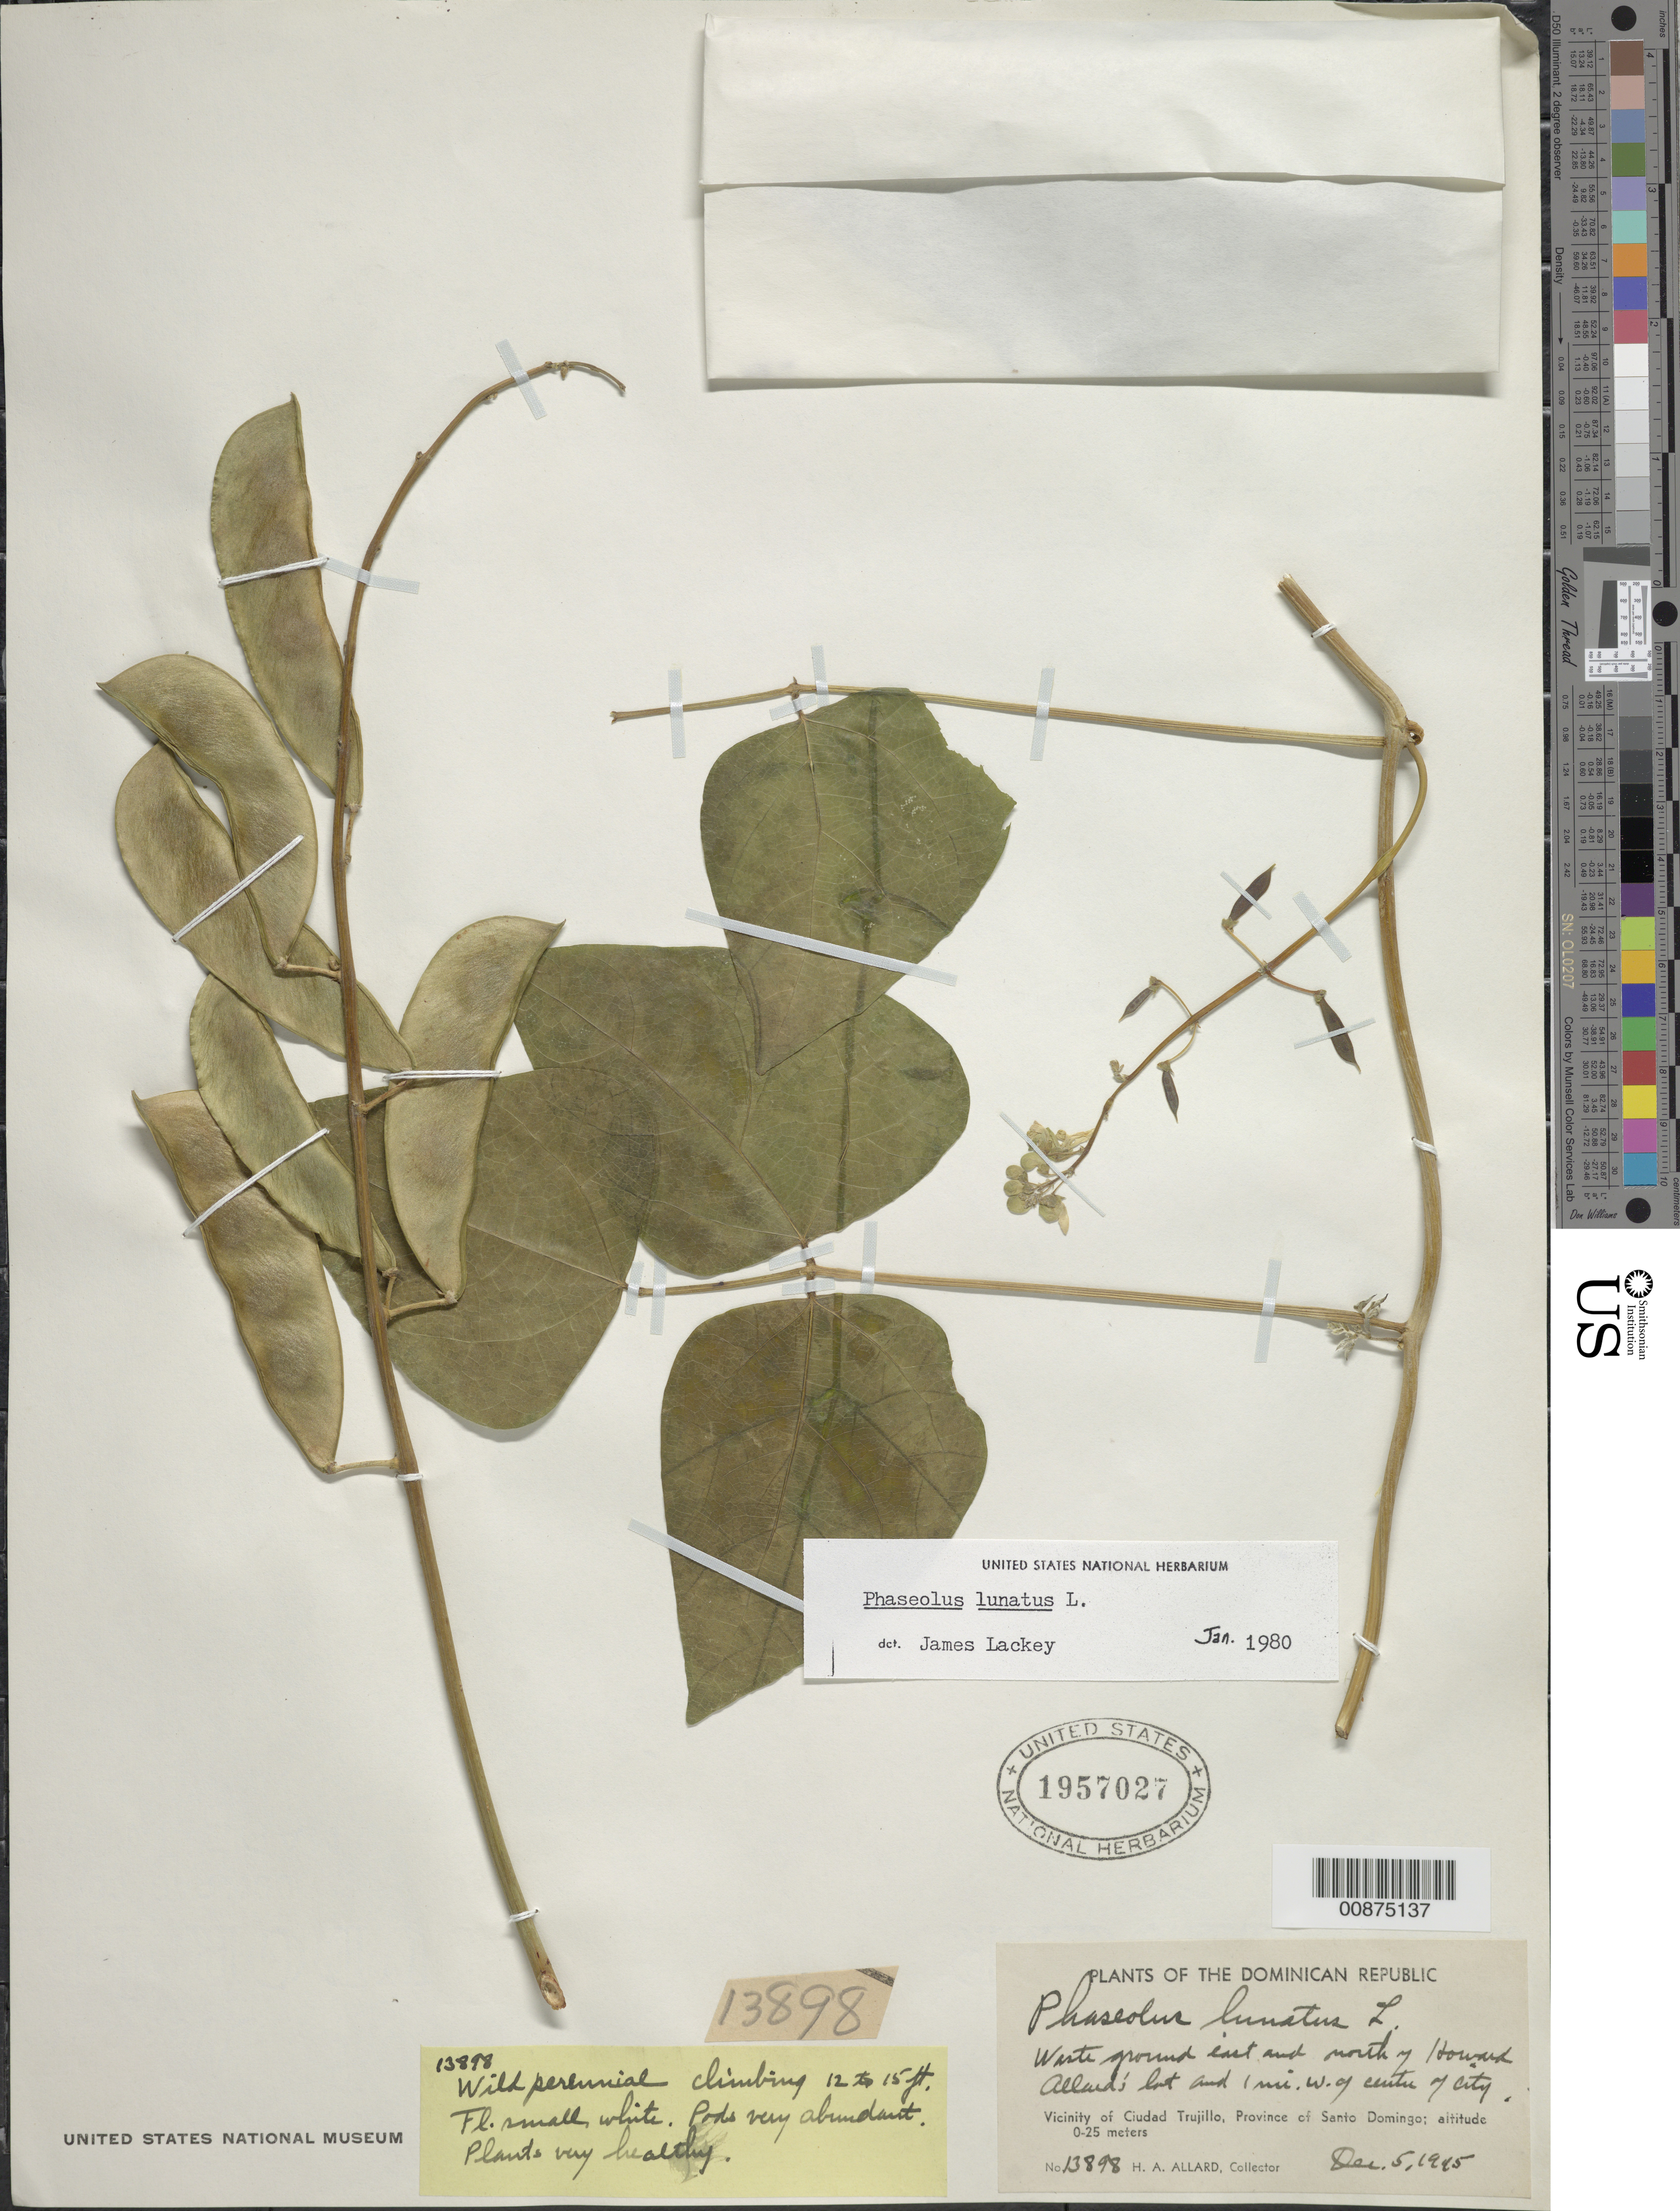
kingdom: Plantae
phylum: Tracheophyta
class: Magnoliopsida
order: Fabales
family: Fabaceae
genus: Phaseolus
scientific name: Phaseolus lunatus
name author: L.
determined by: Lackey, J.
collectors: H. A. Allard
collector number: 13898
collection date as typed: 05 Dec 1945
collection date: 1945-12-05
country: Dominican Republic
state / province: Distrito Nacional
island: Hispaniola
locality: Vicinity of Ciudad Trujillo, Province of Santo Domingo (obsolete). Waste ground east and north of Howard Allard's lot, 1 mi. W of center of city.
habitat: Waste ground.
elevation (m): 0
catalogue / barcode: US 1957027